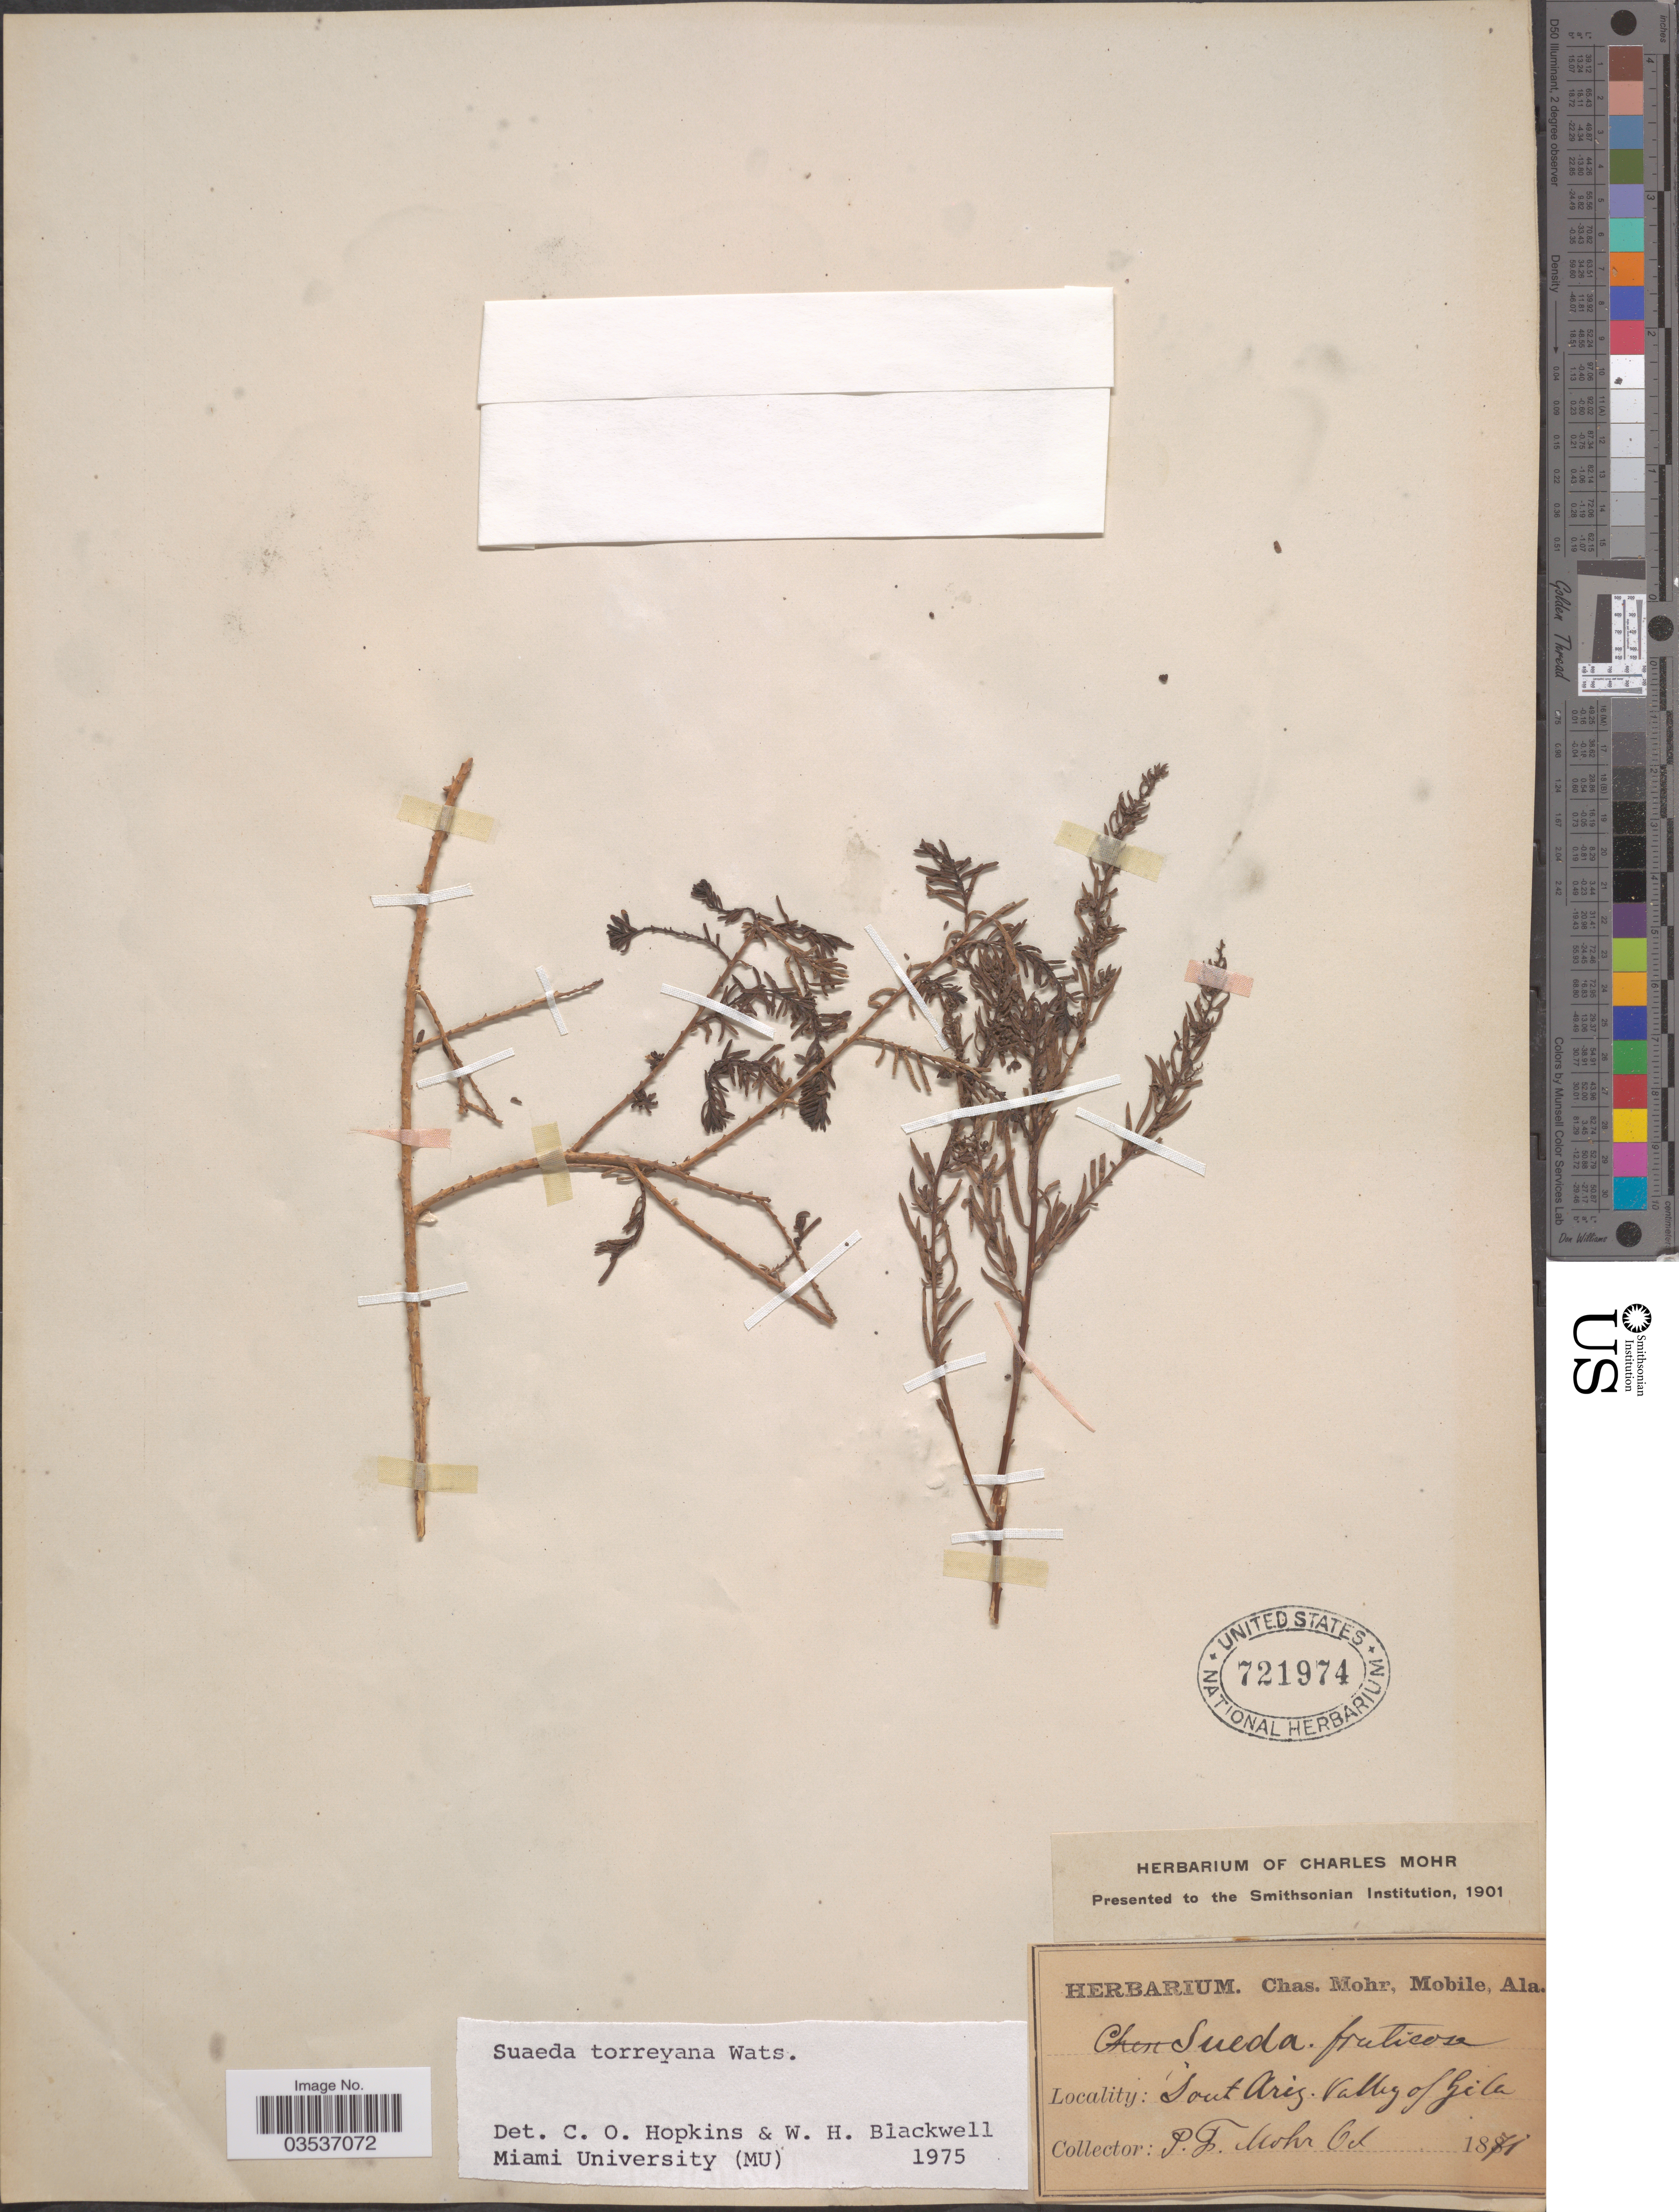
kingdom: Plantae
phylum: Tracheophyta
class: Magnoliopsida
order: Caryophyllales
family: Amaranthaceae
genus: Suaeda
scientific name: Suaeda torreyana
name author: S. Watson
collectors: P. F. Mohr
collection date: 1871-10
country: United States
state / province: Arizona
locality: Sout Ariz. Valley of Gila.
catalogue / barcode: US 721974